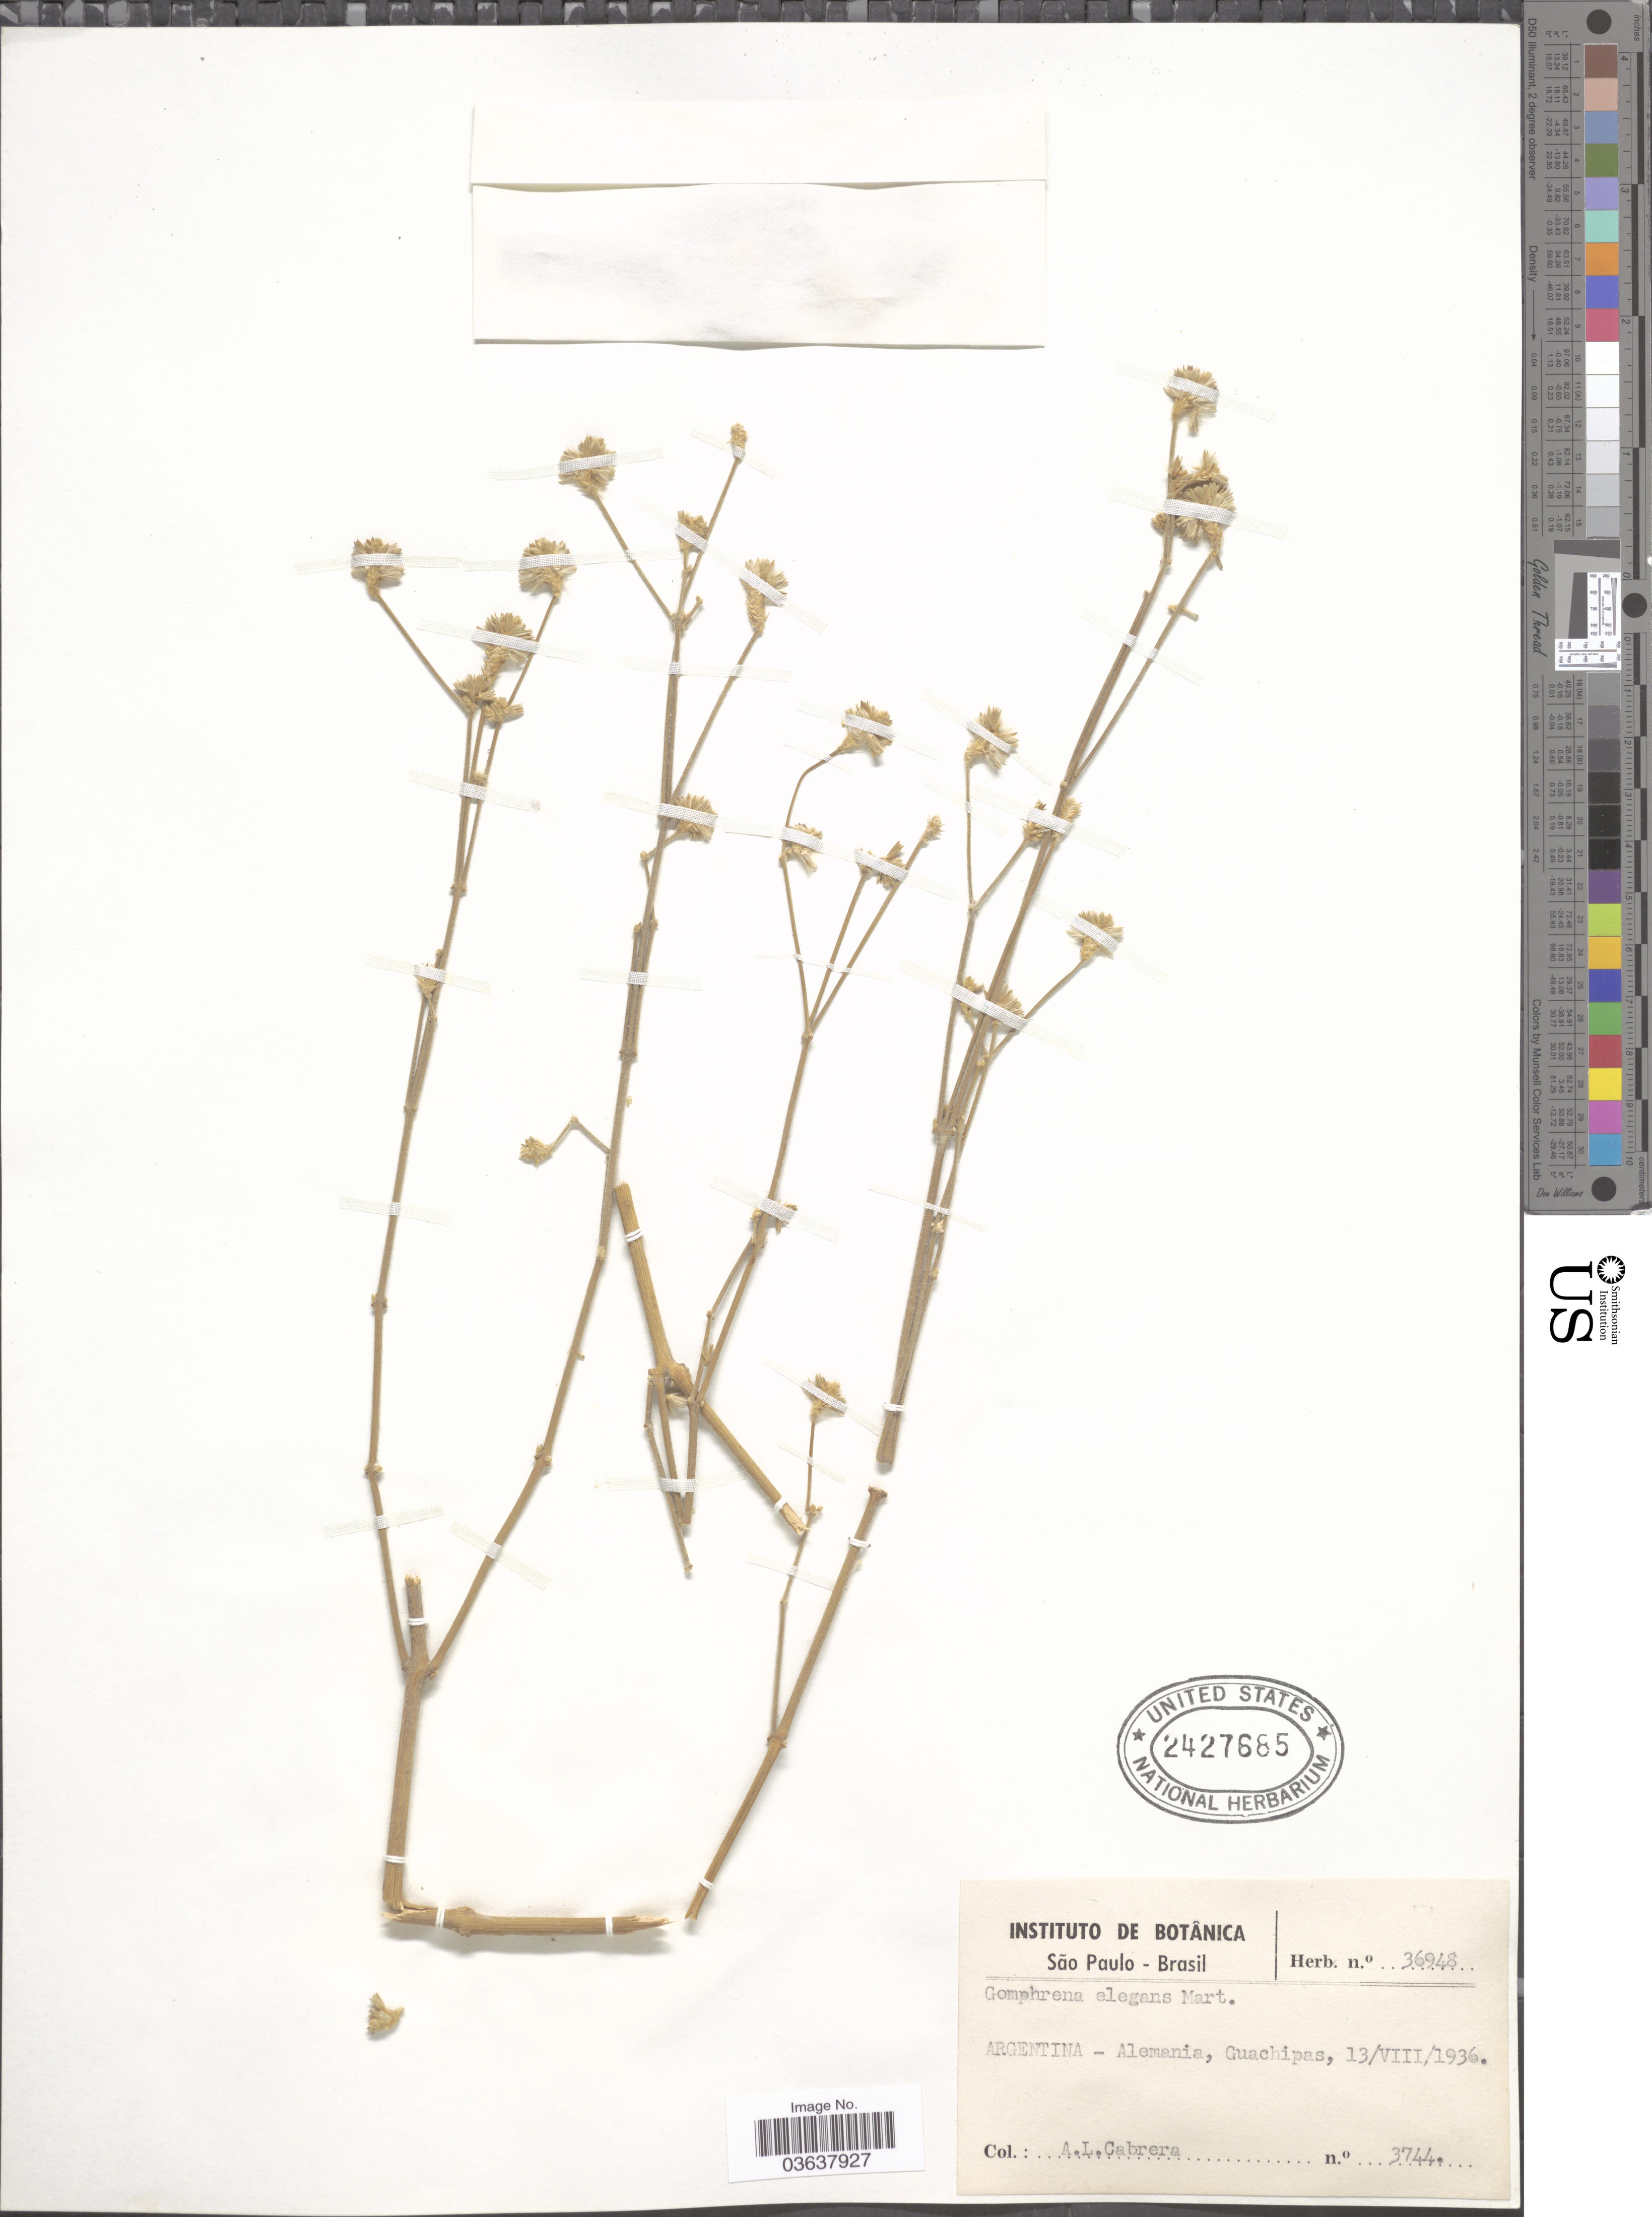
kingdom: Plantae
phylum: Tracheophyta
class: Magnoliopsida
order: Caryophyllales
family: Amaranthaceae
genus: Gomphrena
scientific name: Gomphrena elegans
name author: Mart.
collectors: A. L. Cabrera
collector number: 3744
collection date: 1936-08-13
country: Argentina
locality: Alemania, Guachipas.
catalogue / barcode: US 2427685